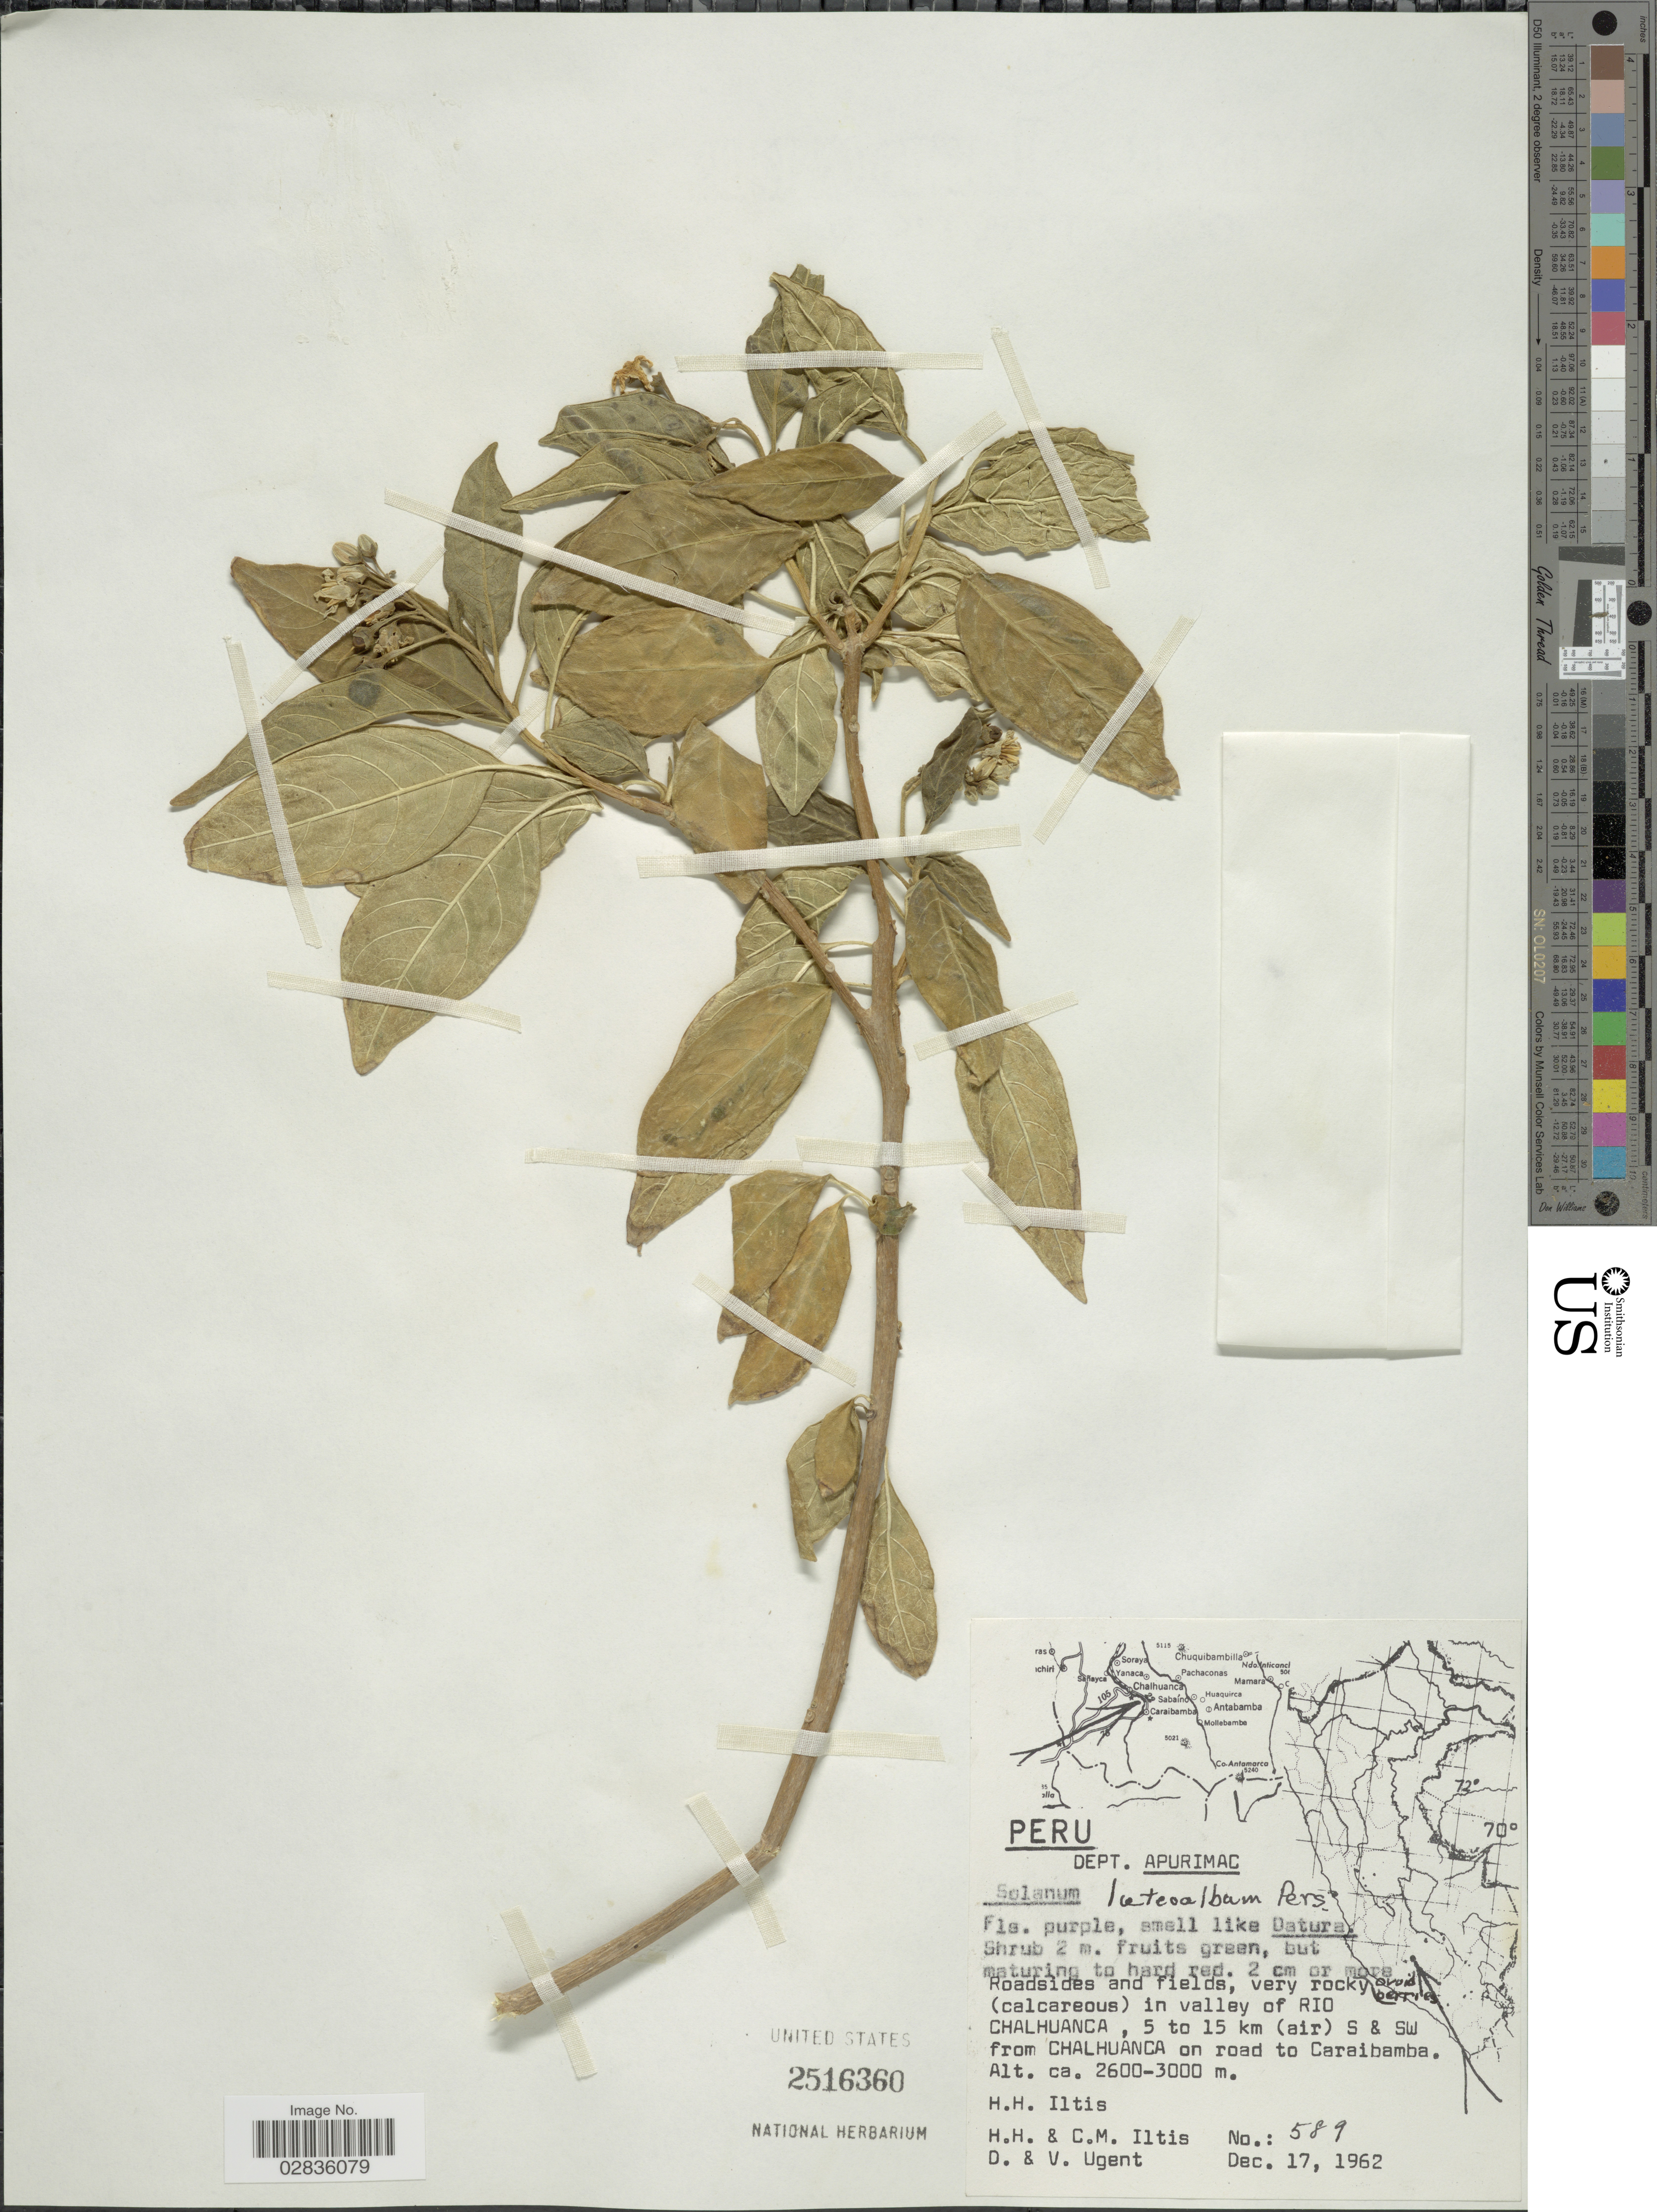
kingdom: Plantae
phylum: Tracheophyta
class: Magnoliopsida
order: Solanales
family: Solanaceae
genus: Solanum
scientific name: Solanum luteoalbum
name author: Pers.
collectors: H. H. Iltis, C. M Iltis, D. Ugent & V. Ugent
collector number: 589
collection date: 1962-12-17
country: Peru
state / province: Apurímac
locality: Dept. Apurimac. Roadsides and fields, very rocky (calcareous) in valley of Rio Chalhuanca, 5 to 15 km (air) S & SW from Chalhuanca on road to Caraibamba.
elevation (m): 2600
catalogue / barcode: US 2516360